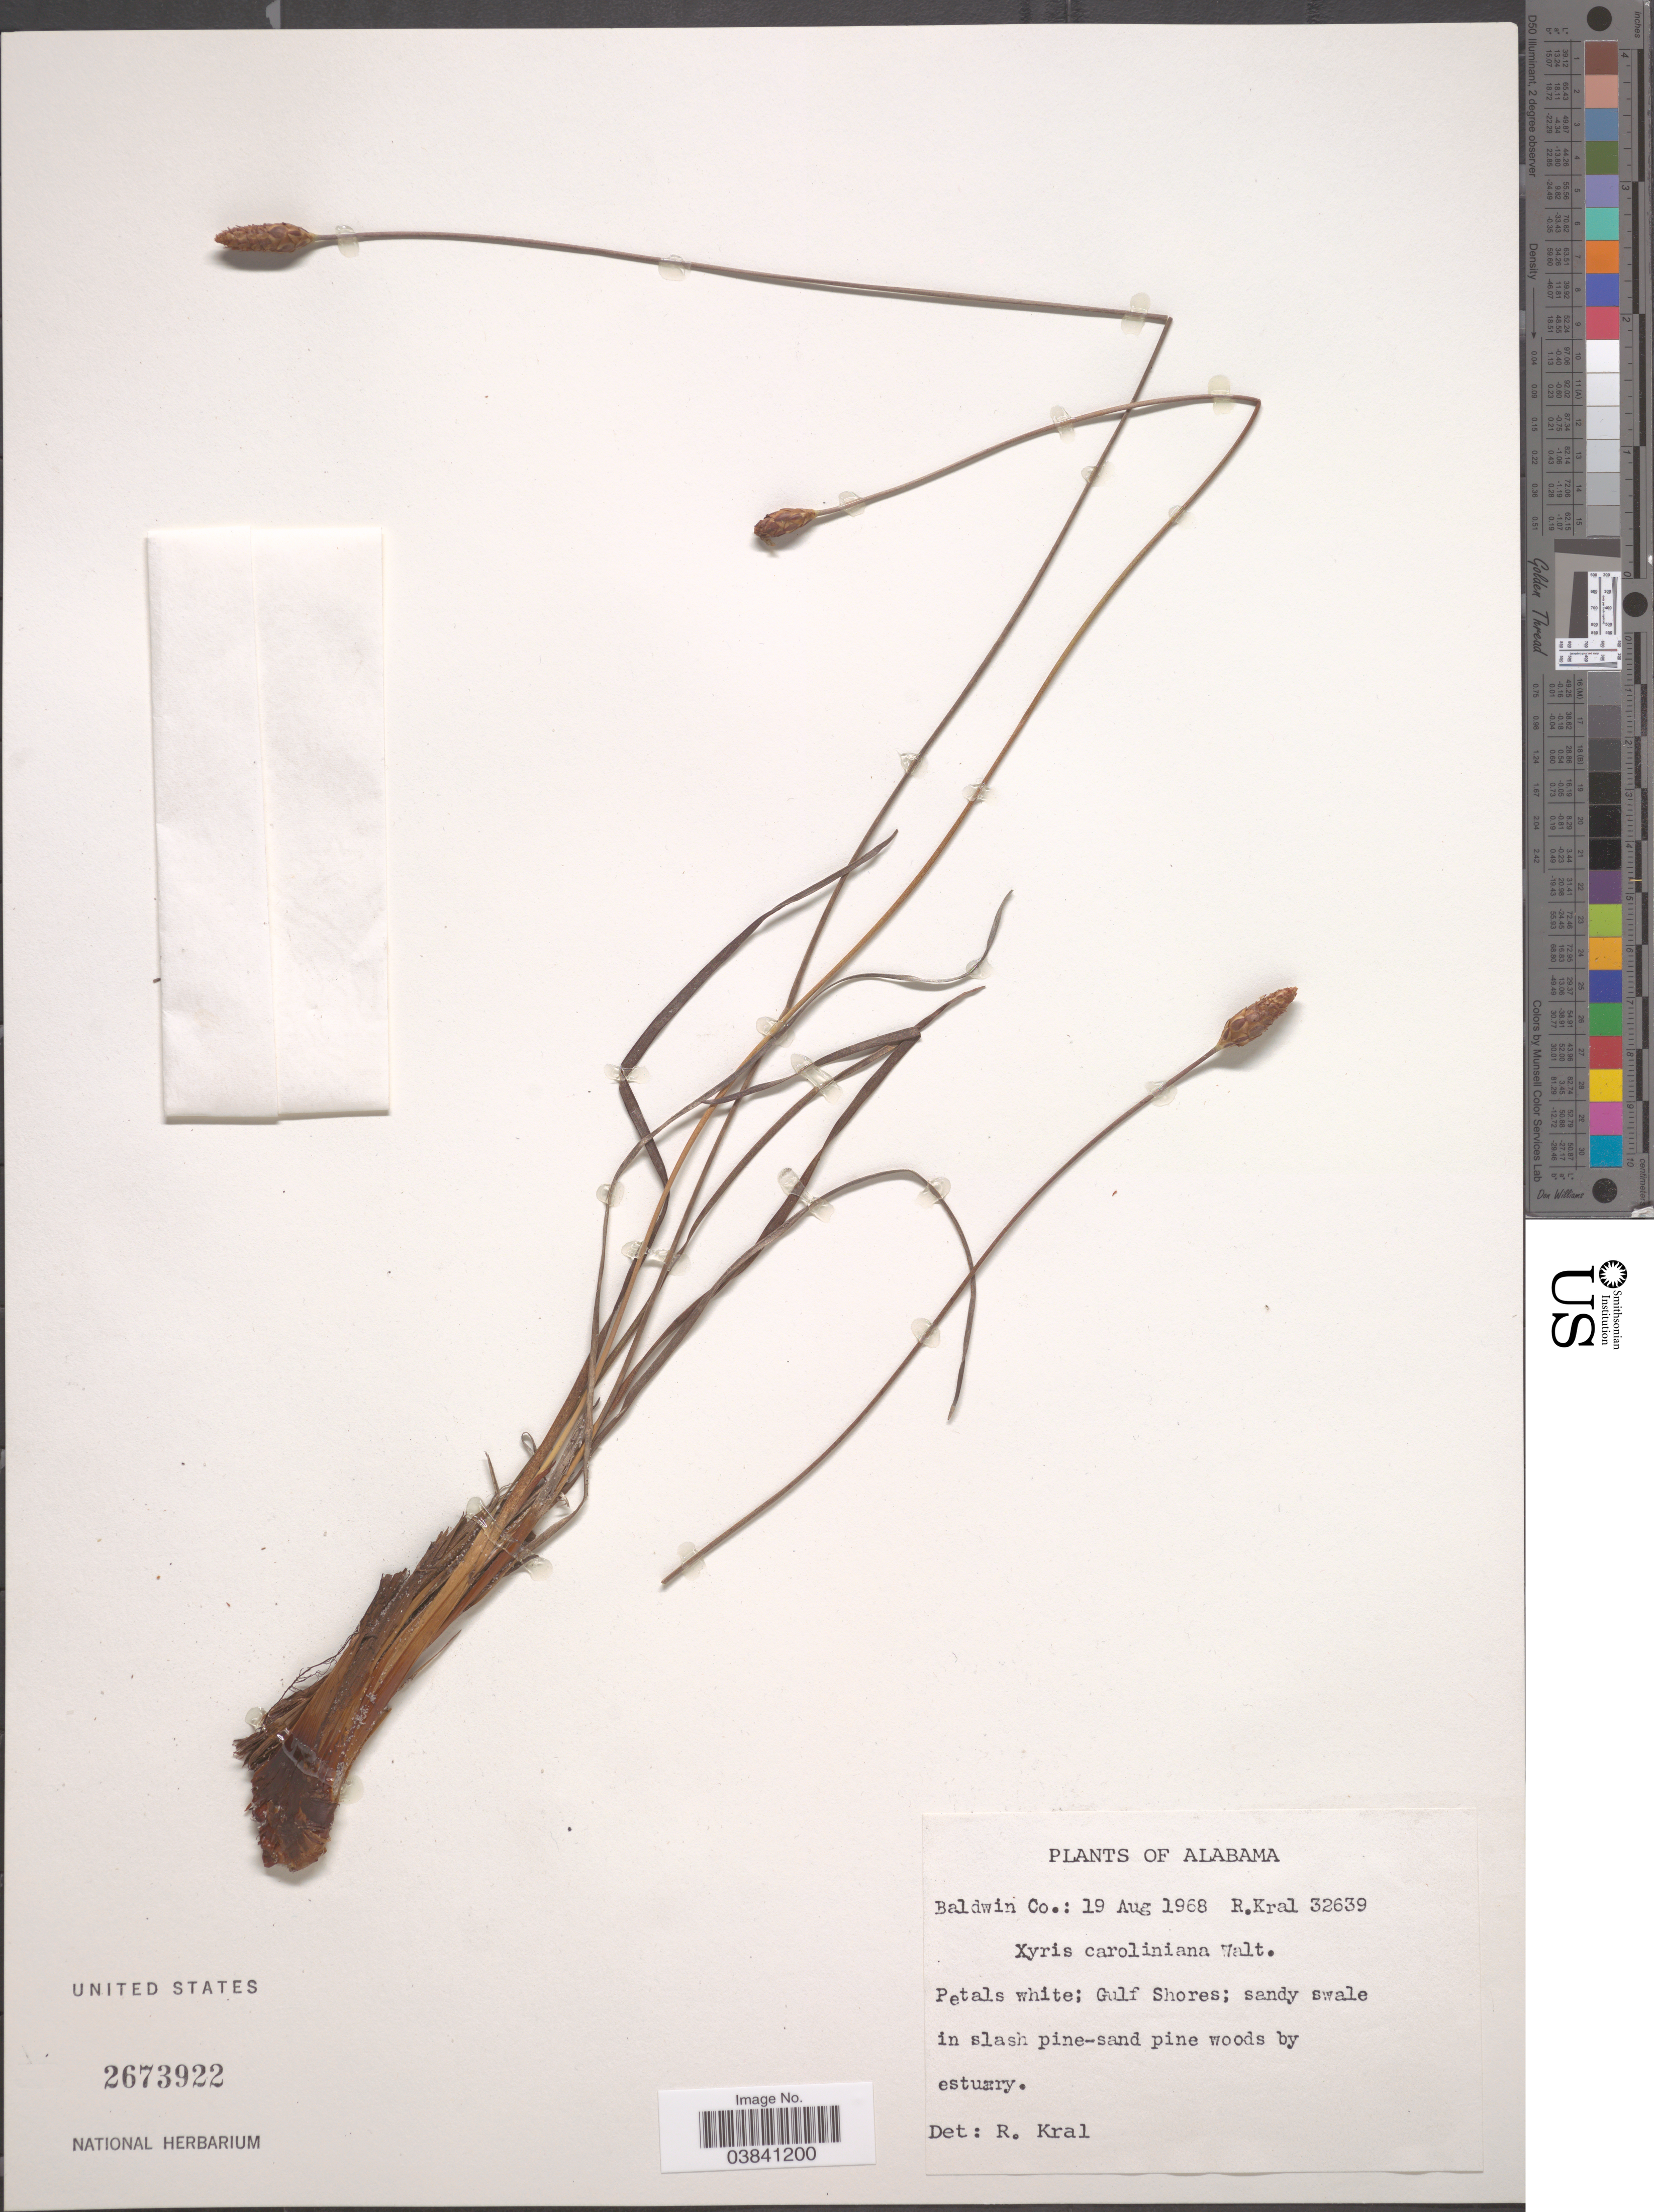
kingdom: Plantae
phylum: Tracheophyta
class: Liliopsida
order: Poales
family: Xyridaceae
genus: Xyris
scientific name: Xyris caroliniana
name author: Walter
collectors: R. Kral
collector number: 32639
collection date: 1968-08-19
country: United States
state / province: Alabama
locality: Baldwin Co.: Gulf Shores.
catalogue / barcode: US 2673922